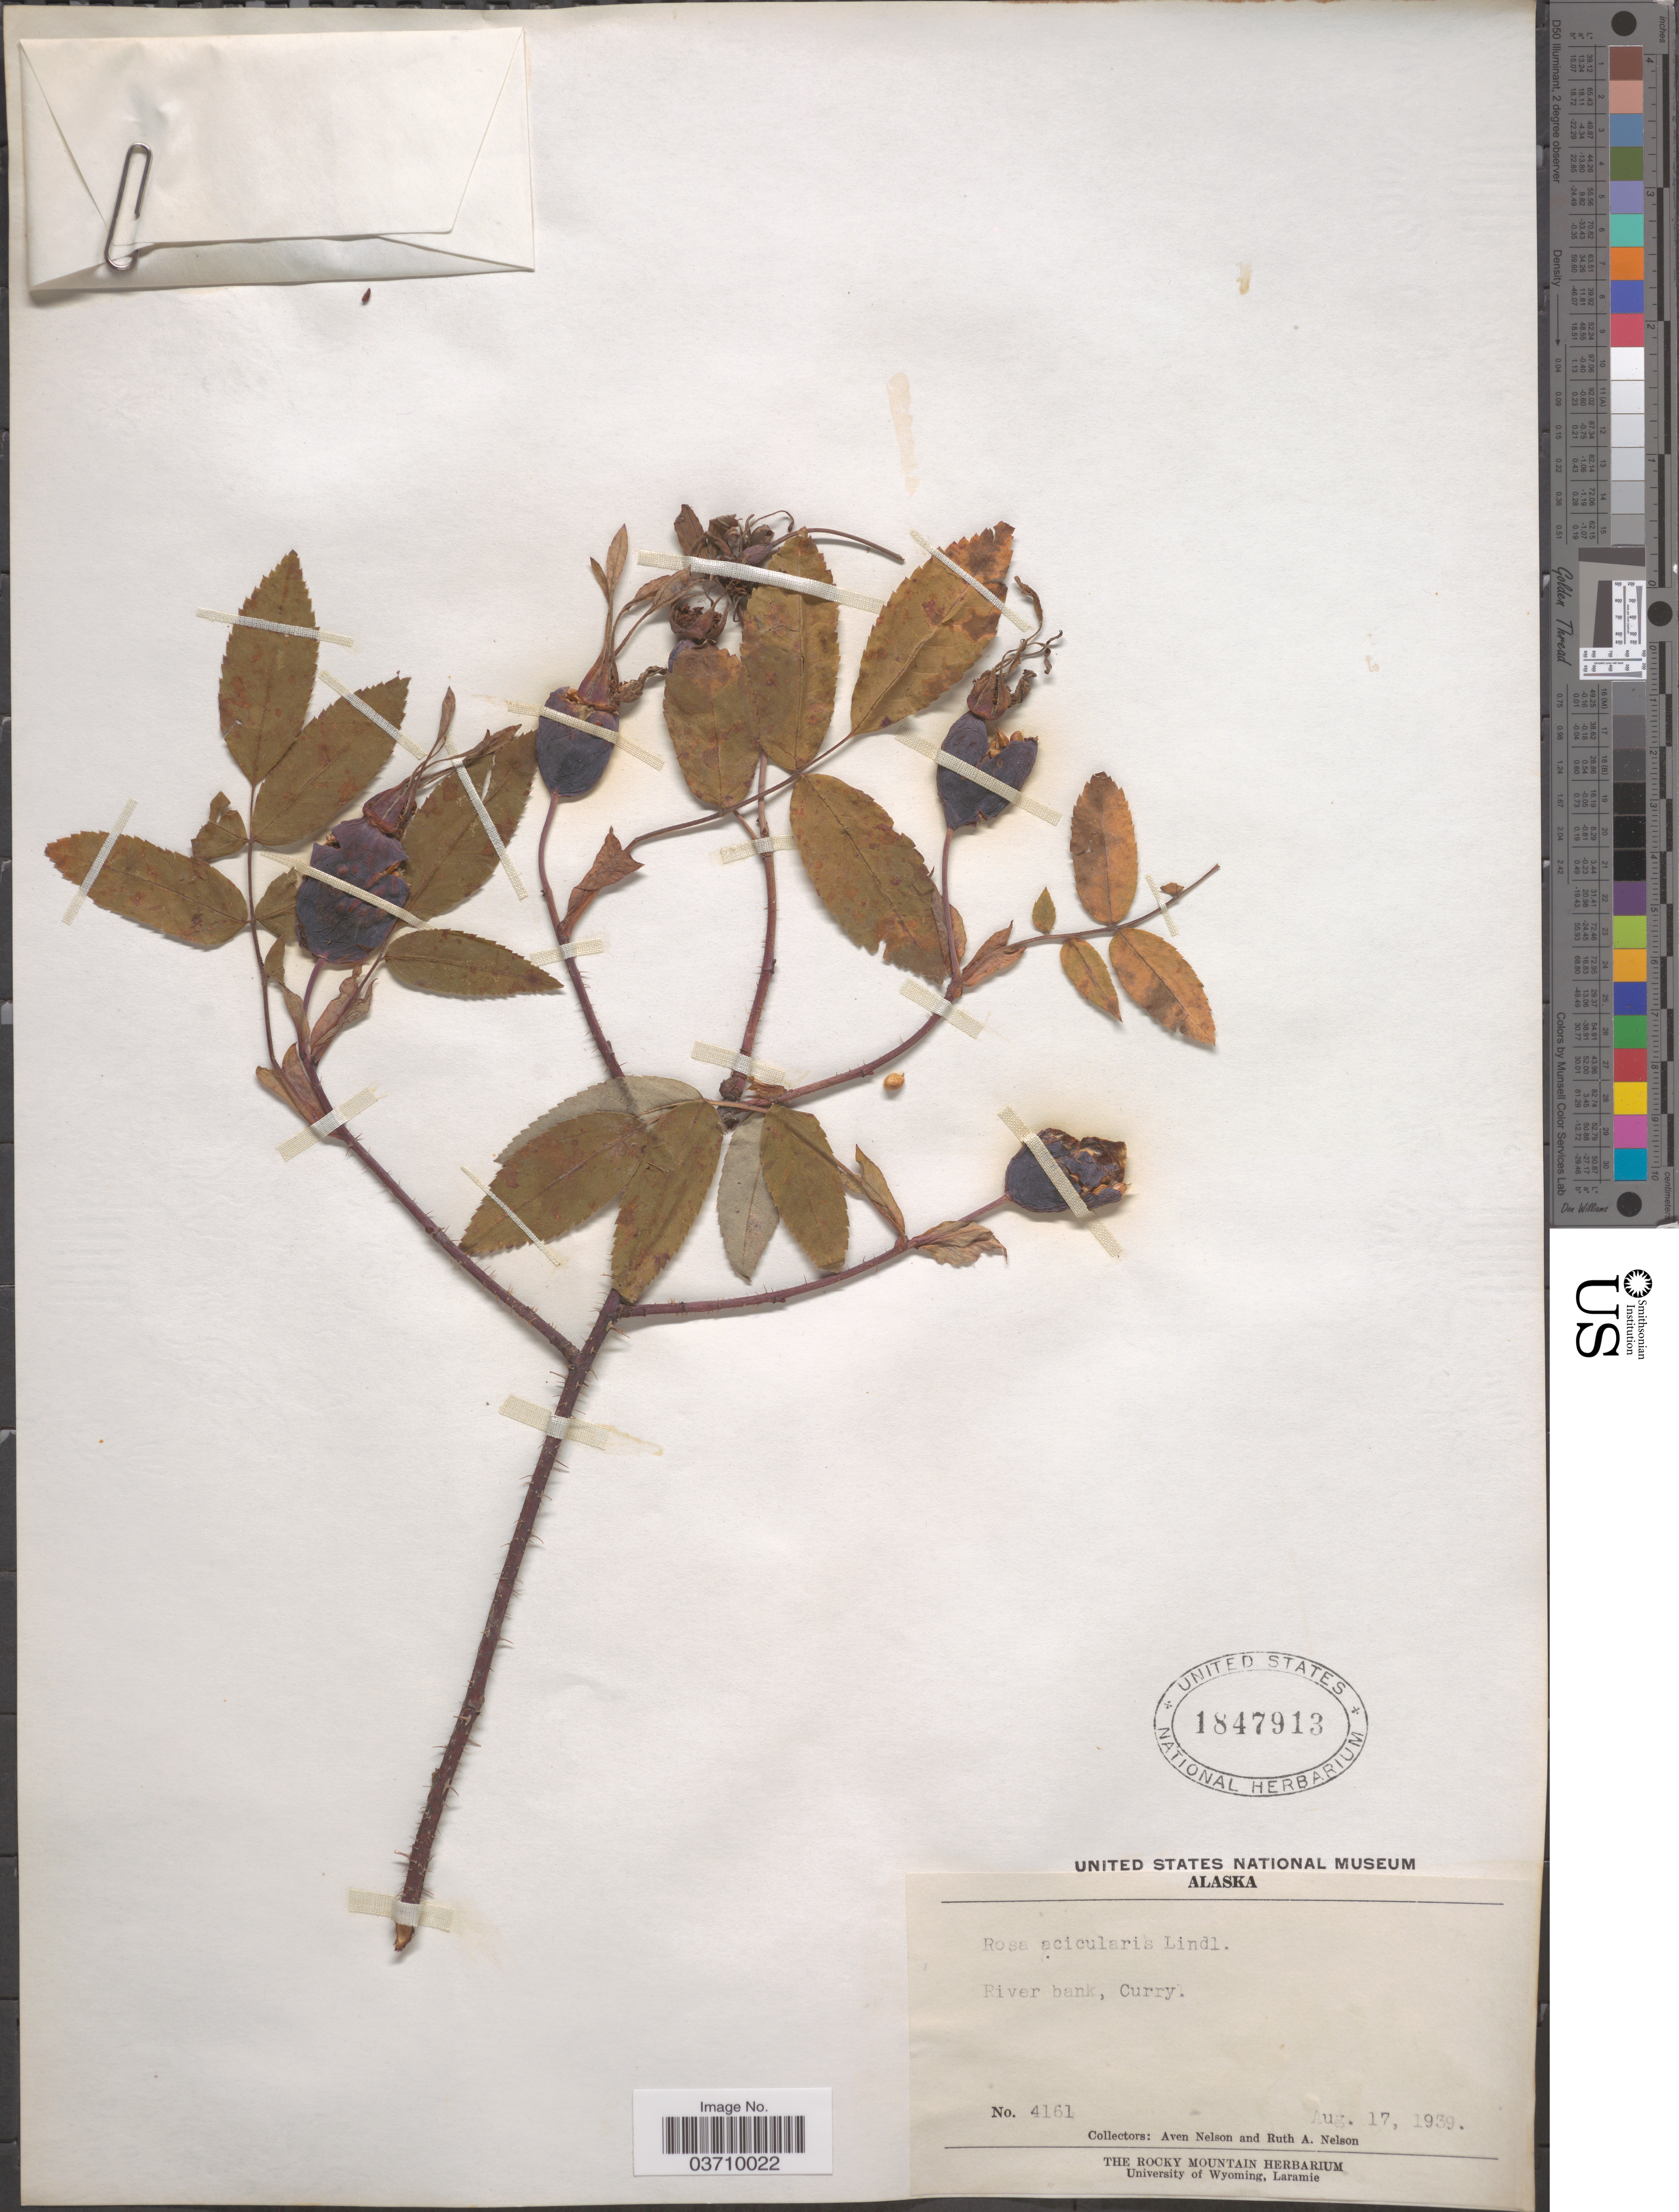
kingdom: Plantae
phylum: Tracheophyta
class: Magnoliopsida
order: Rosales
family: Rosaceae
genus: Rosa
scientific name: Rosa acicularis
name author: Lindl.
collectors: A. Nelson & R. A. Nelson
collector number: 4161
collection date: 1939-08-17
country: United States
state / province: Alaska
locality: River bank, Curry.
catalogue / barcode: US 1847913